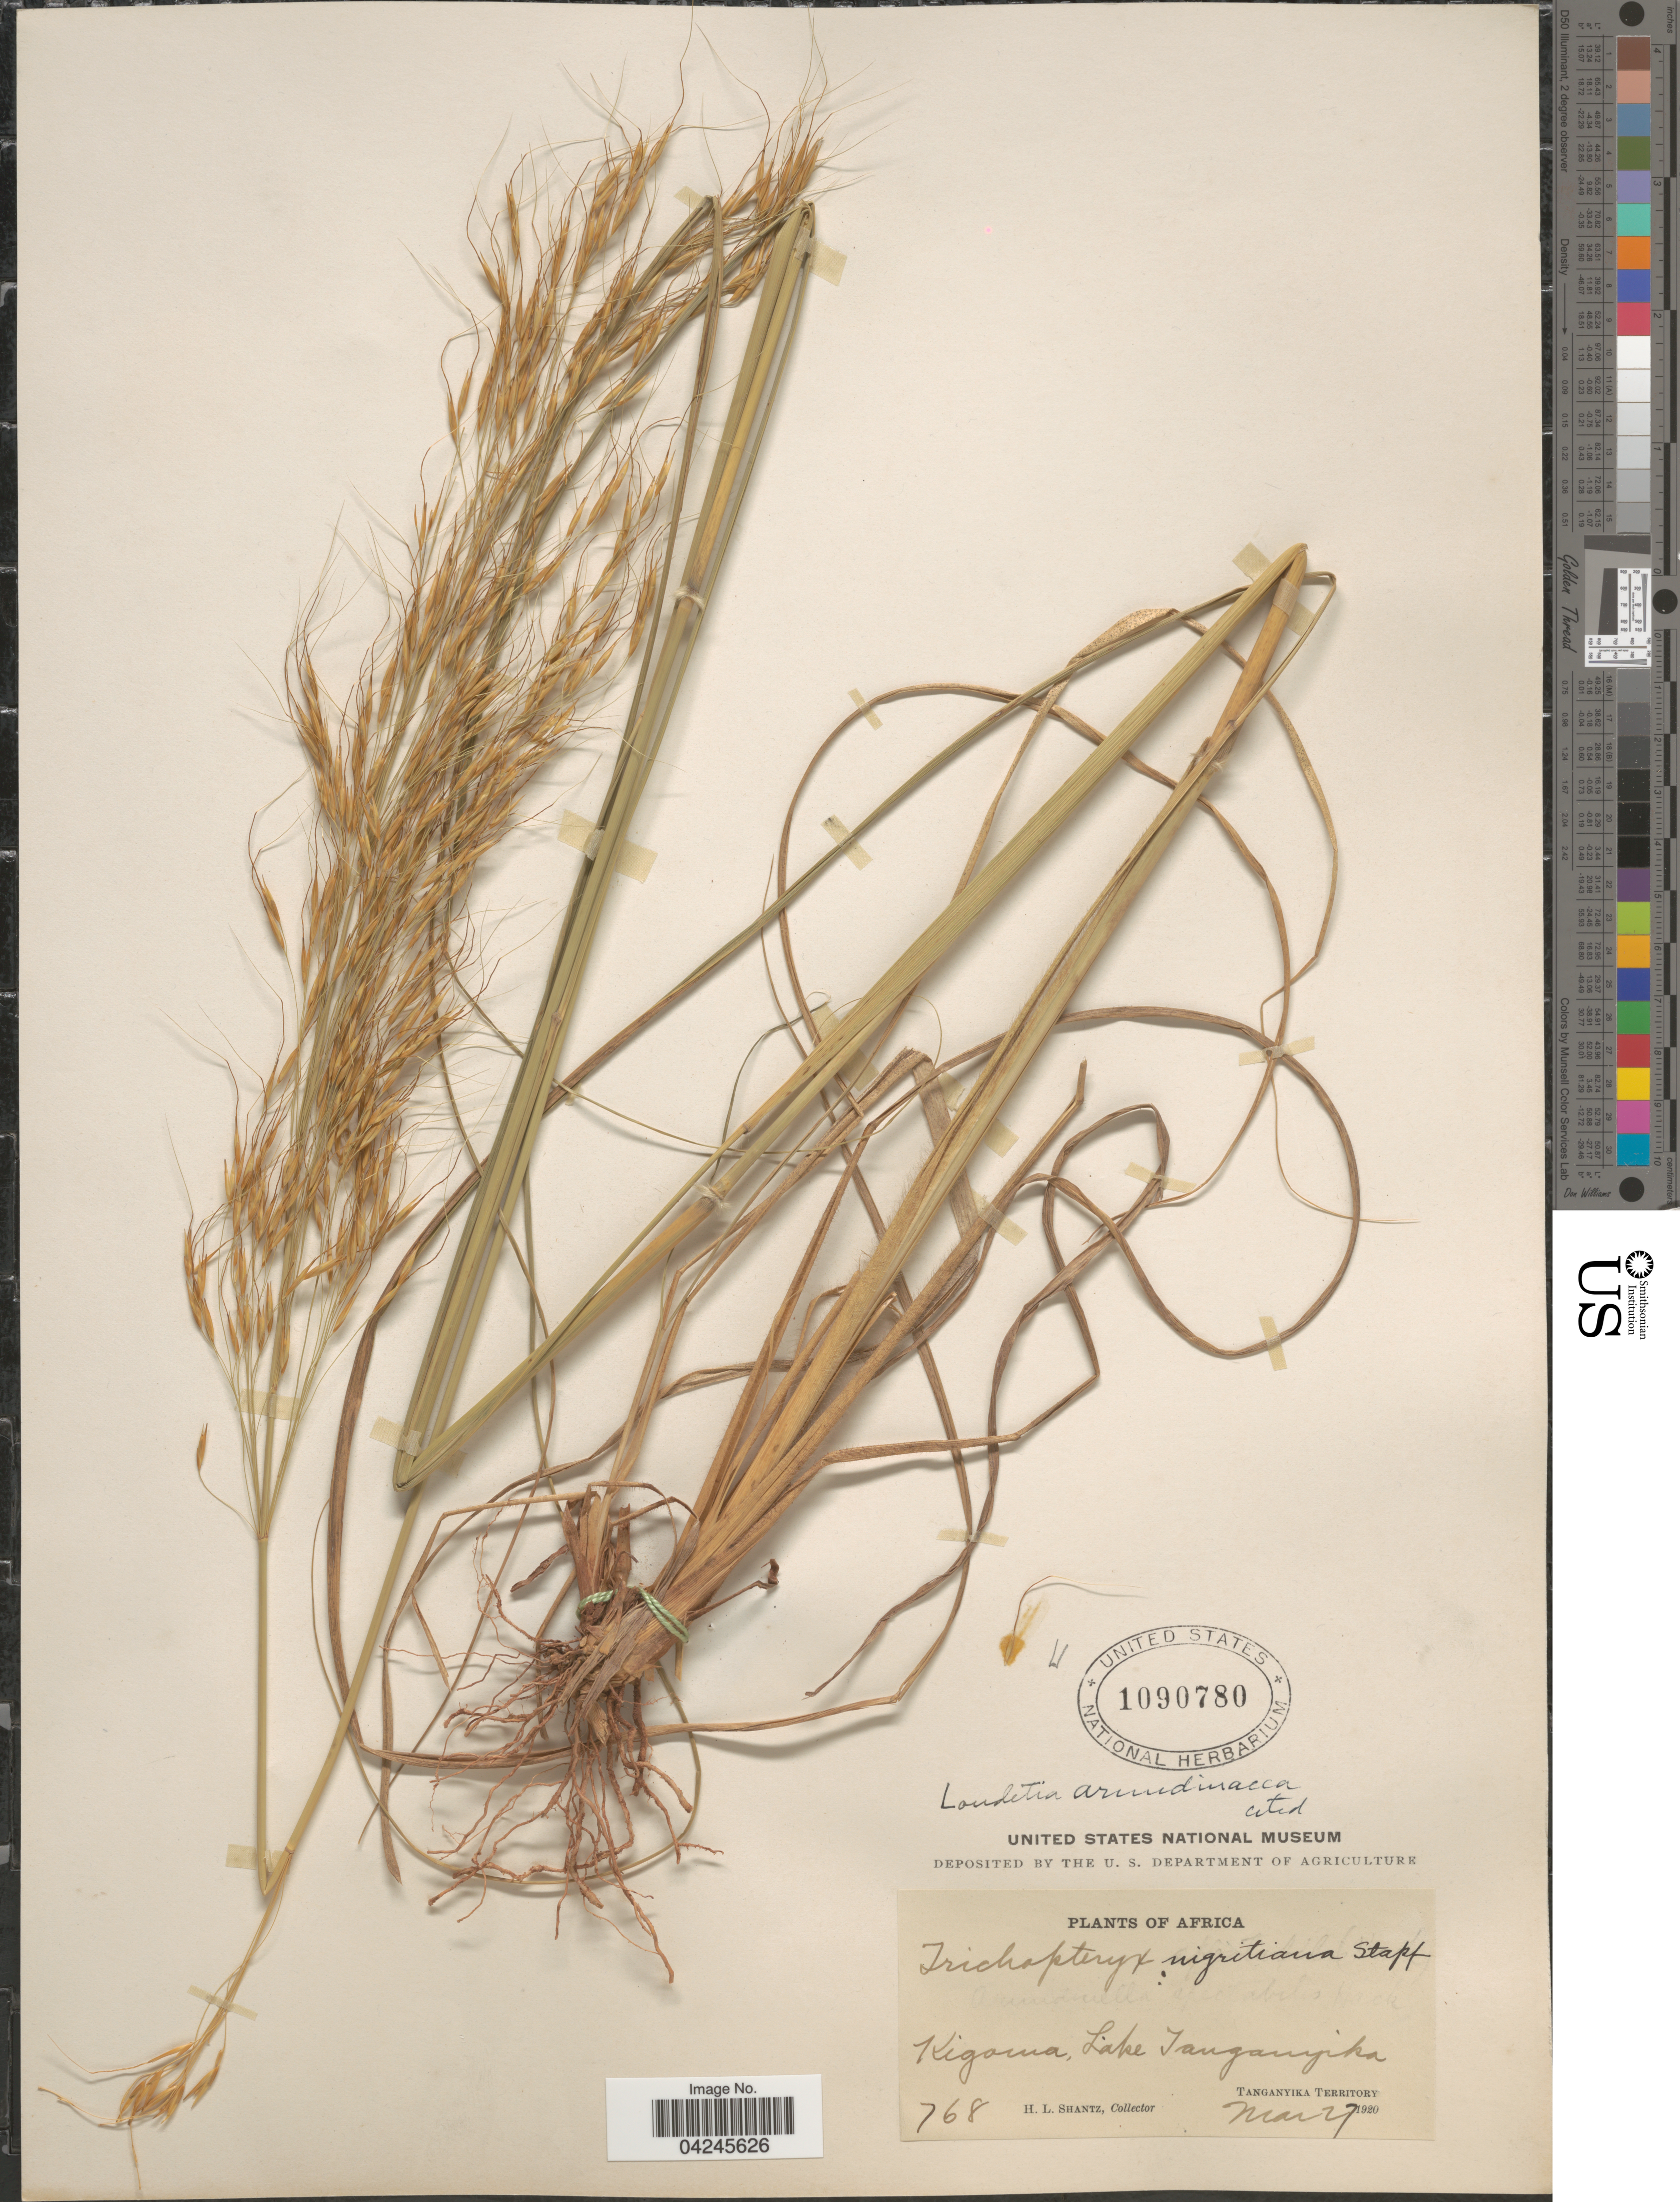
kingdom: Plantae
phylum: Tracheophyta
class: Liliopsida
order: Poales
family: Poaceae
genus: Loudetia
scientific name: Loudetia arundinacea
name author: (Hochst. ex A. Rich.) Steud.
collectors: H. Shantz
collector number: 768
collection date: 1920-03-27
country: Tanzania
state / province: Kigoma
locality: Lake Tanganyika. Taganyika Territory.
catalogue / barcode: US 1090780